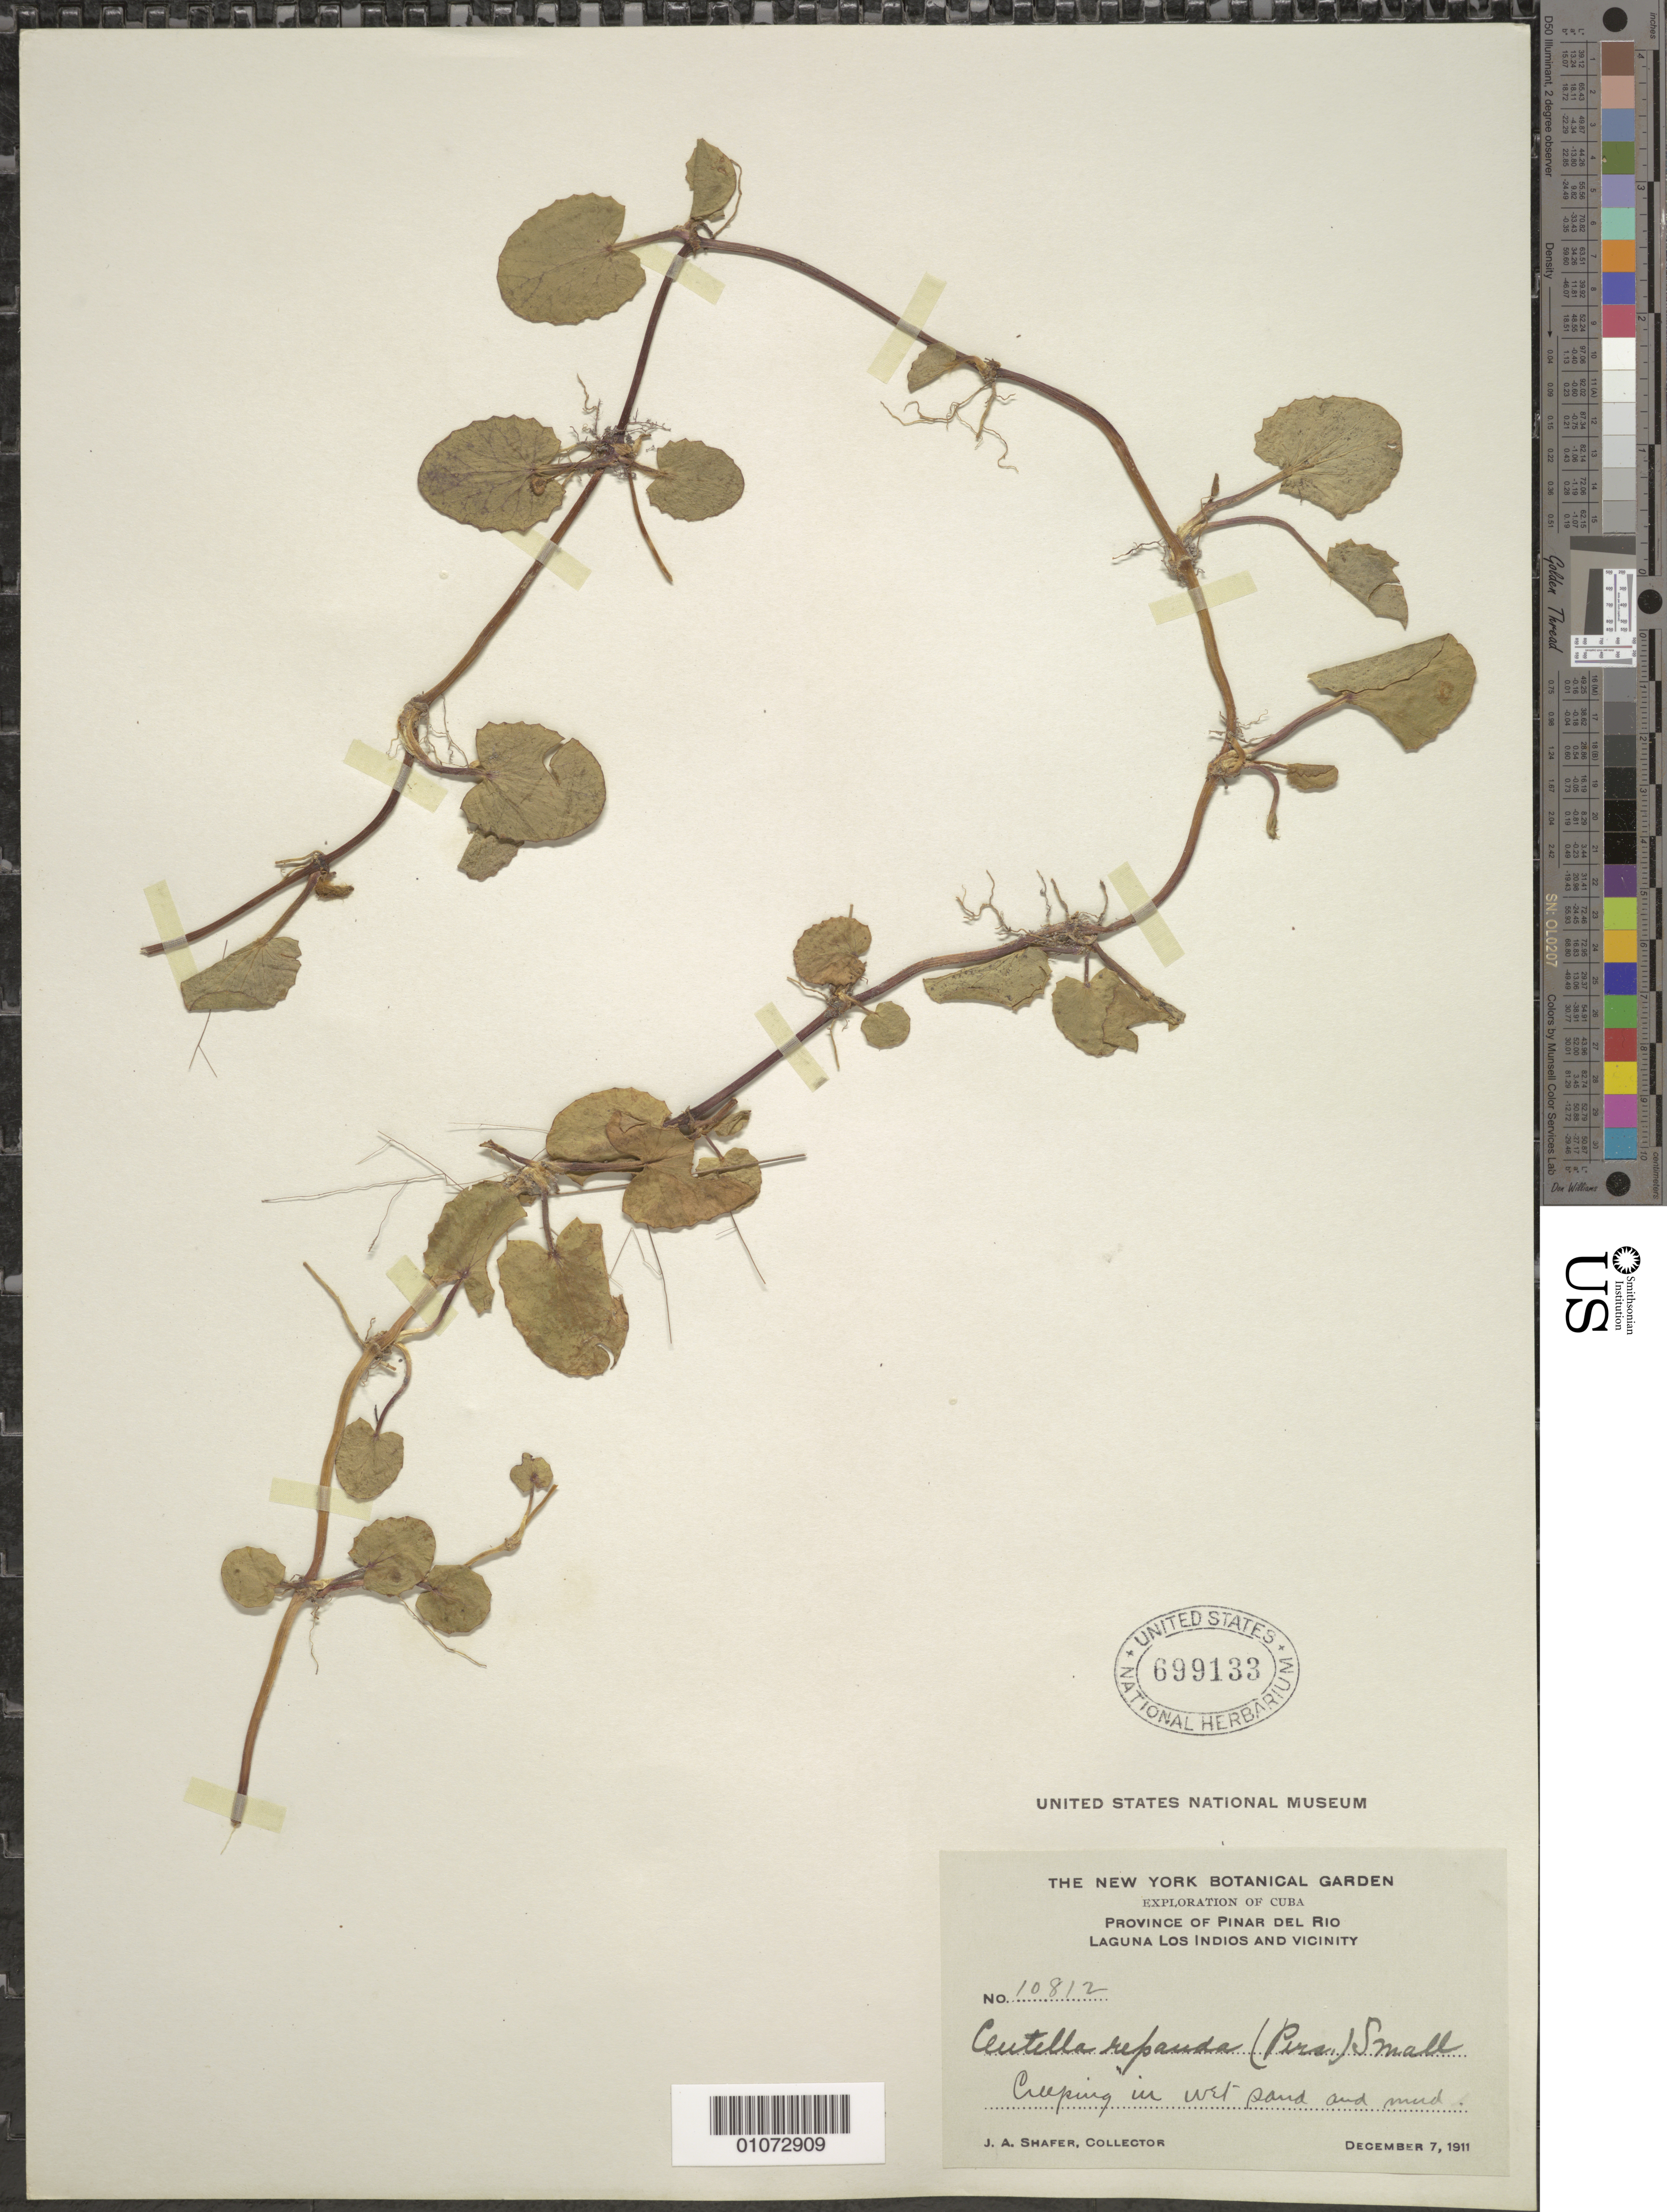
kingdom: Plantae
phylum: Tracheophyta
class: Magnoliopsida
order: Apiales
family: Apiaceae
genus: Centella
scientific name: Centella asiatica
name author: (L.) Urb.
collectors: J. A. Shafer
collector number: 10812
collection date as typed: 07 Dec 1911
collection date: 1911-12-07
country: Cuba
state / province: Pinar del Rio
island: Cuba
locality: Laguna Los Indios and vicinity, creeping in wet sand and muc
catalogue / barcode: US 699133